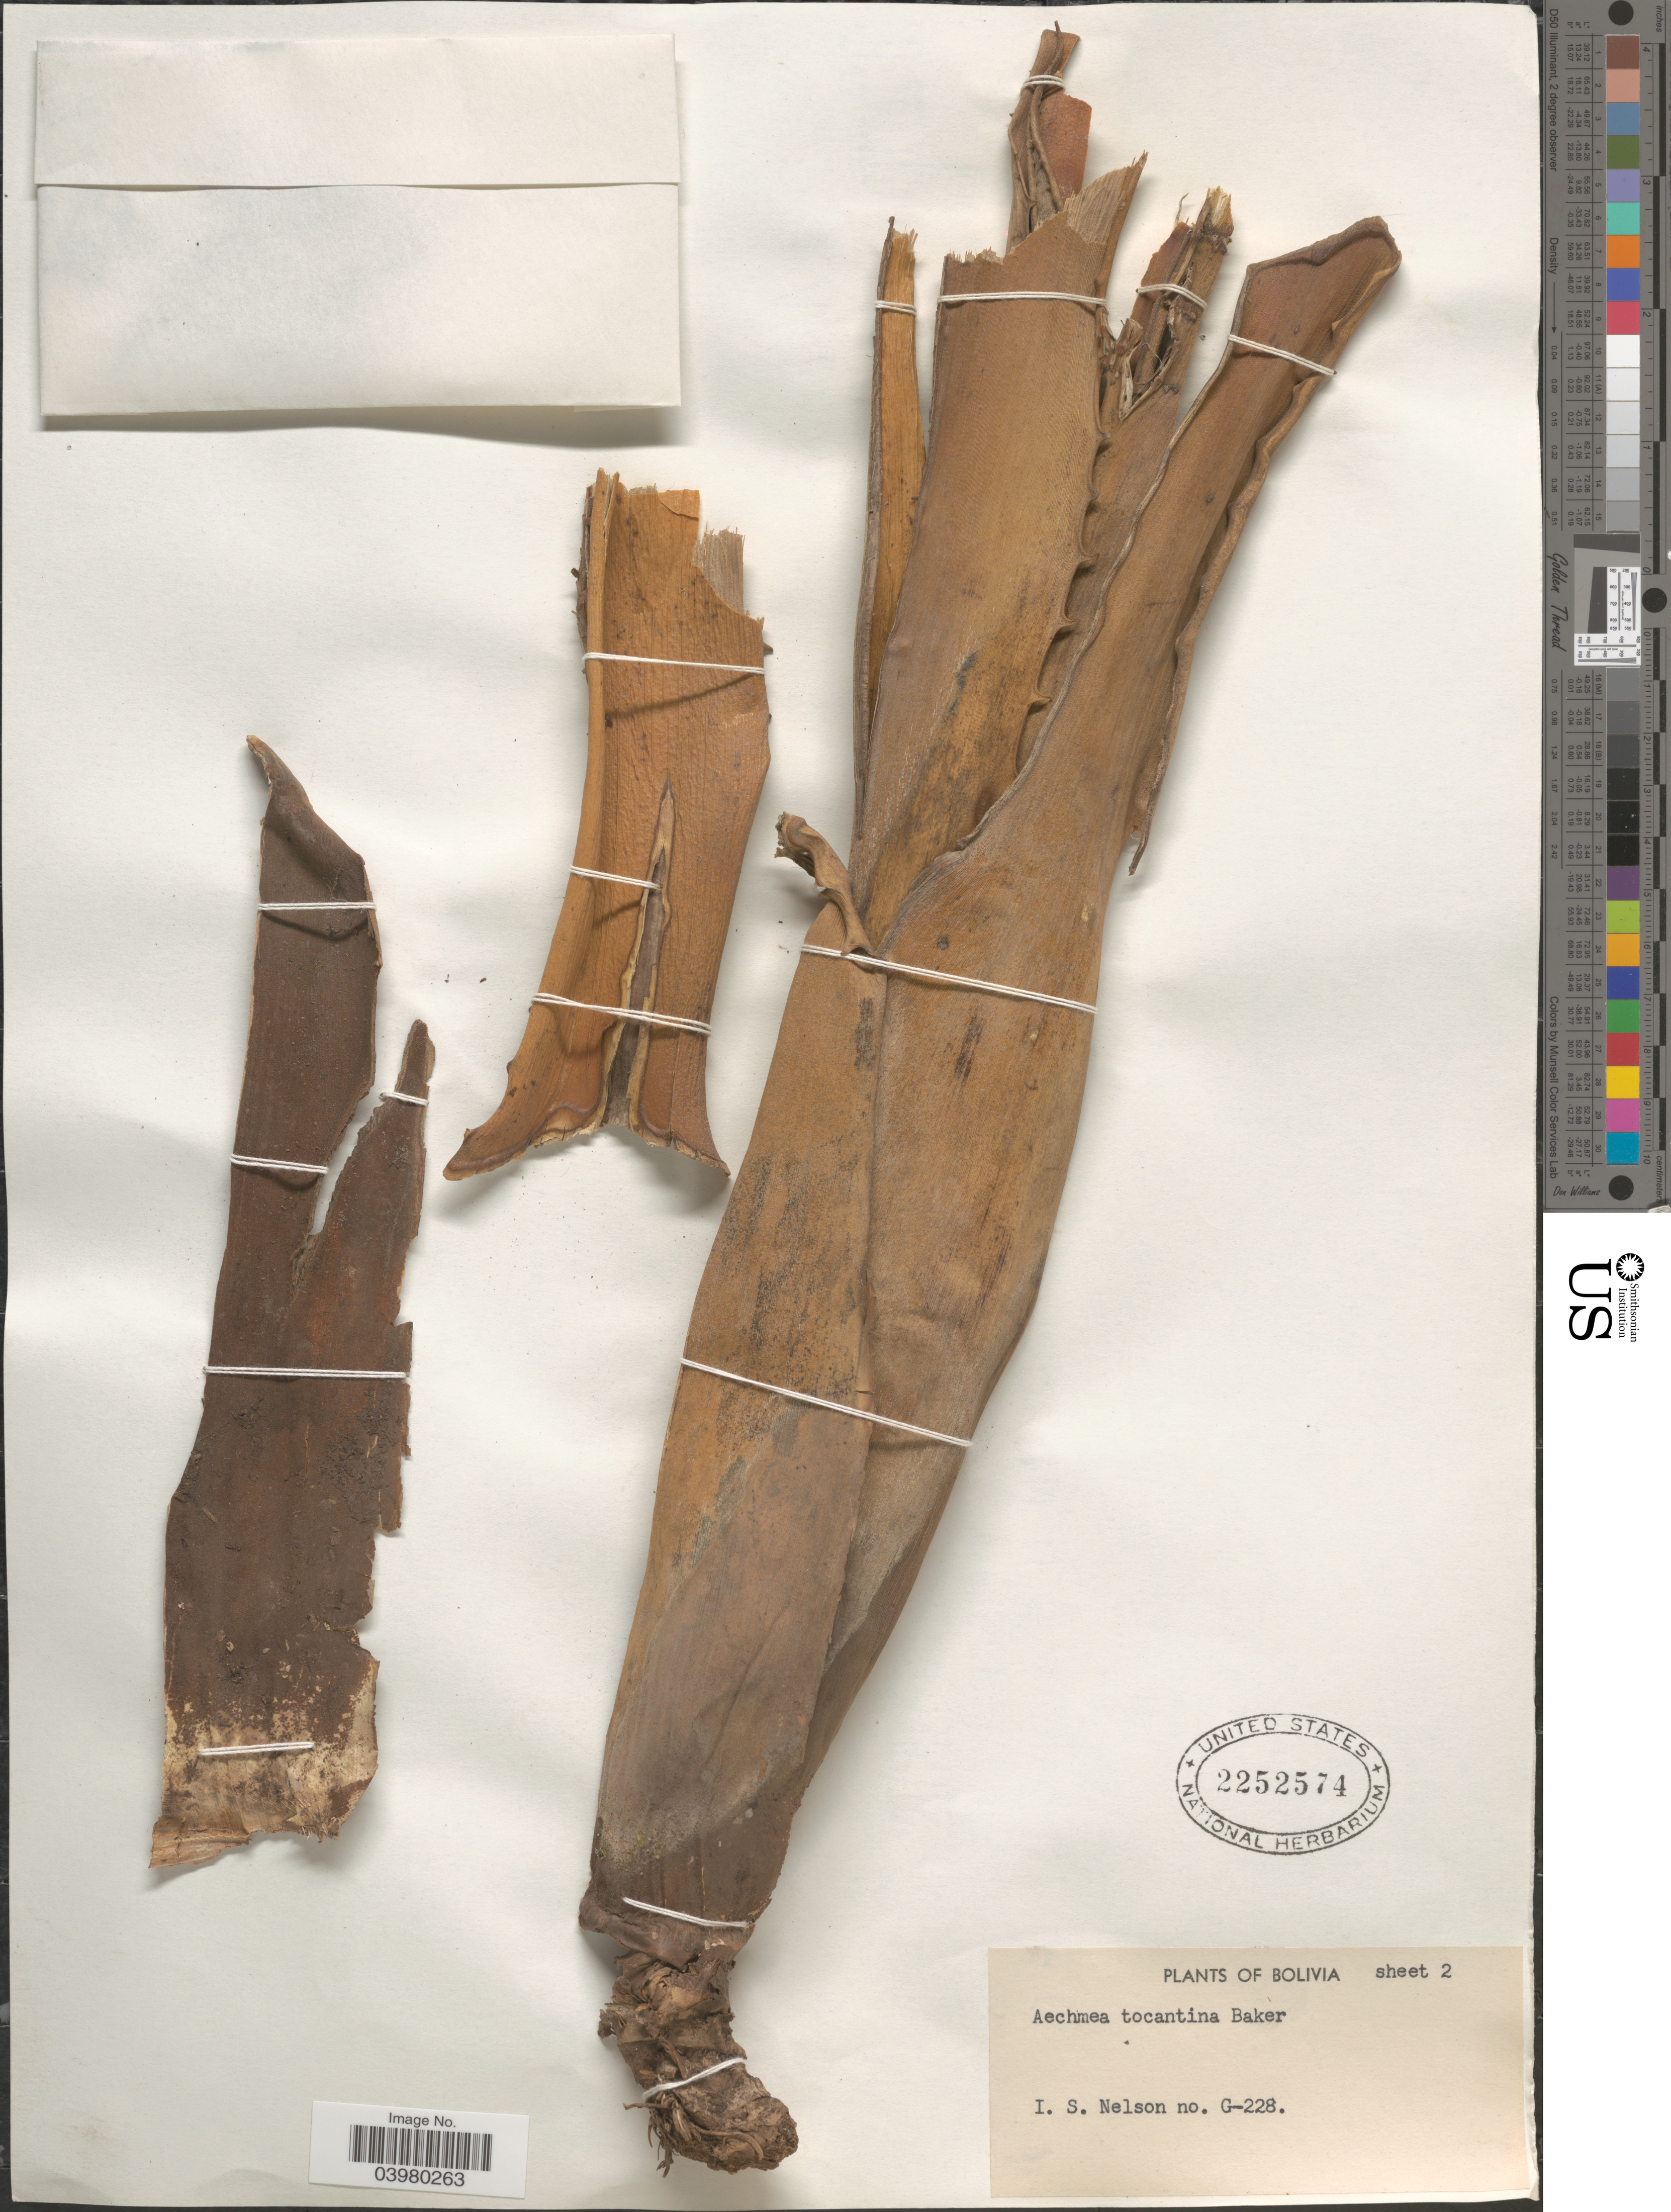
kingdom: Plantae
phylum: Tracheophyta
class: Liliopsida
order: Poales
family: Bromeliaceae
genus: Aechmea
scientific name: Aechmea tocantina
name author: Baker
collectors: I. S. Nelson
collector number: G-228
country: Bolivia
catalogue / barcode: US 2252574